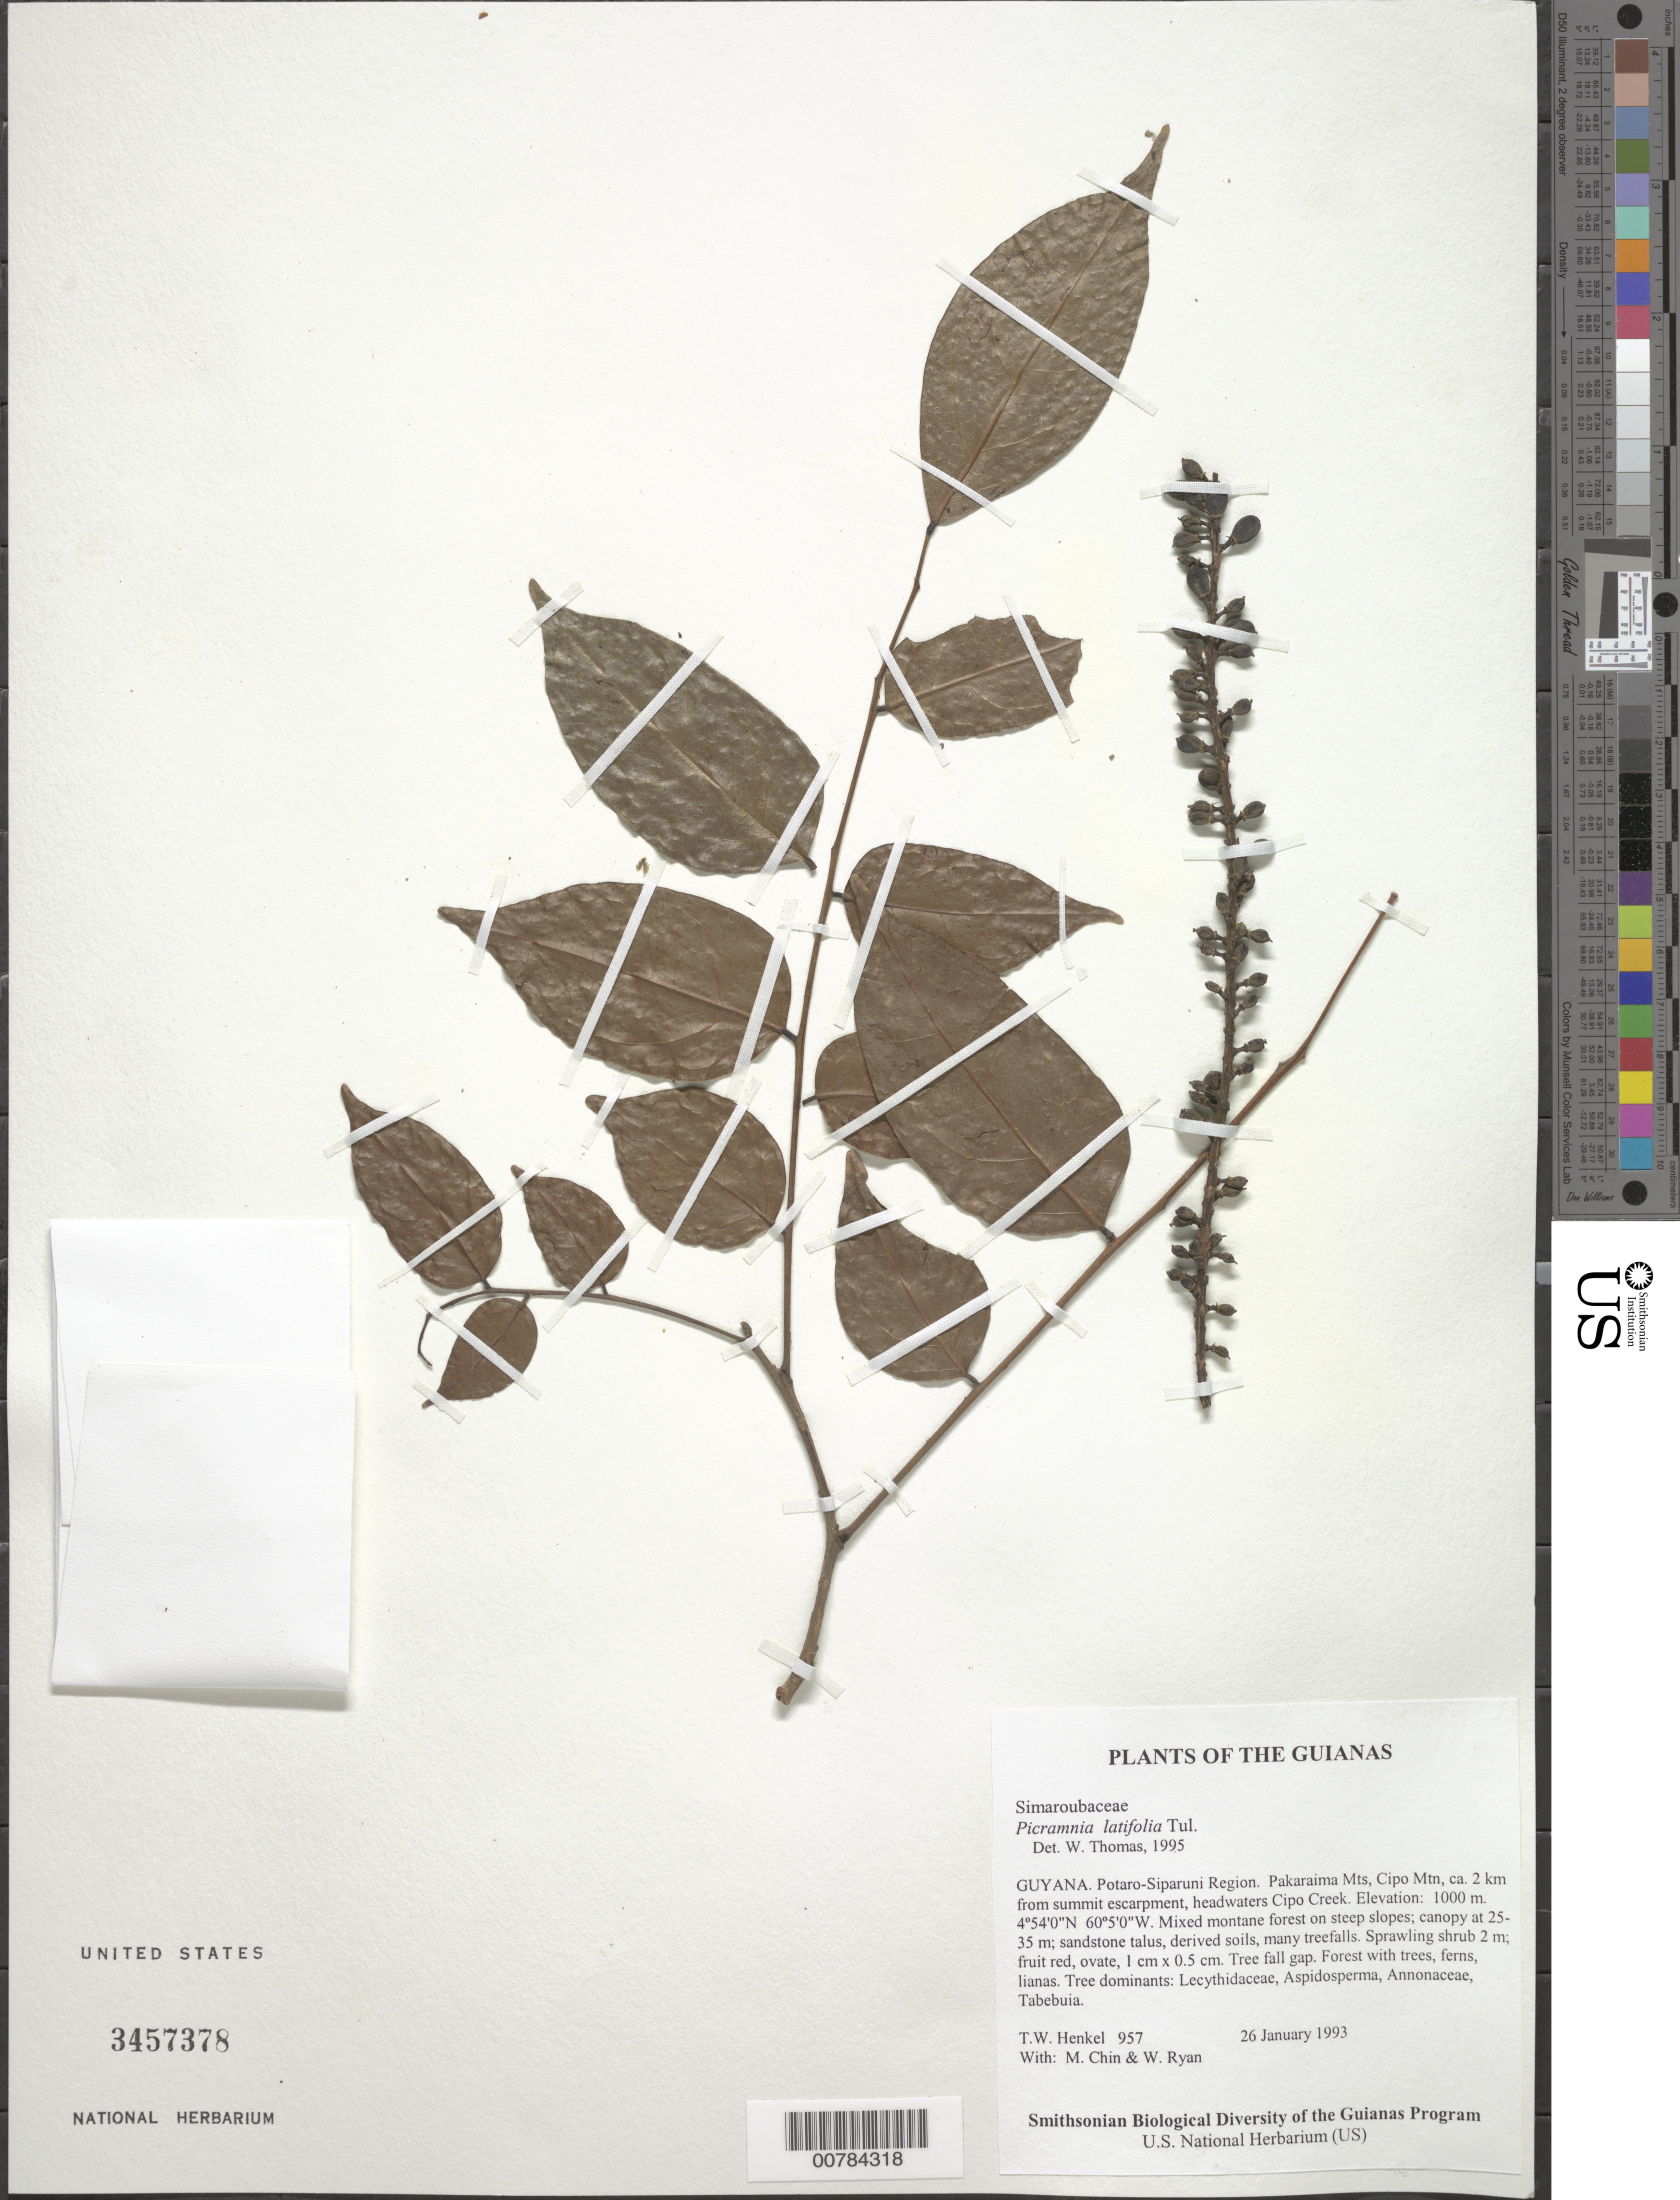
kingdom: Plantae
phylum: Tracheophyta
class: Magnoliopsida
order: Picramniales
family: Picramniaceae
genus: Picramnia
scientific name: Picramnia latifolia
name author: Tul.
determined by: Thomas, W. W., (NY), New York Botanical Garden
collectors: T. Henkel, M. Chin & W. Ryan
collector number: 957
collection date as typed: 26 January 1993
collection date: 1993-01-26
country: Guyana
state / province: Potaro-Siparuni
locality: Pakaraima Mts, Cipo Mtn, ca. 2 km from summit escarpment, headwaters Cipo Creek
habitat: Mixed montane forest on steep slopes; canopy at 25-35 m; sandstone talus, derived soils, many treefalls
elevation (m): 1000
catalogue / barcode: US 3457378